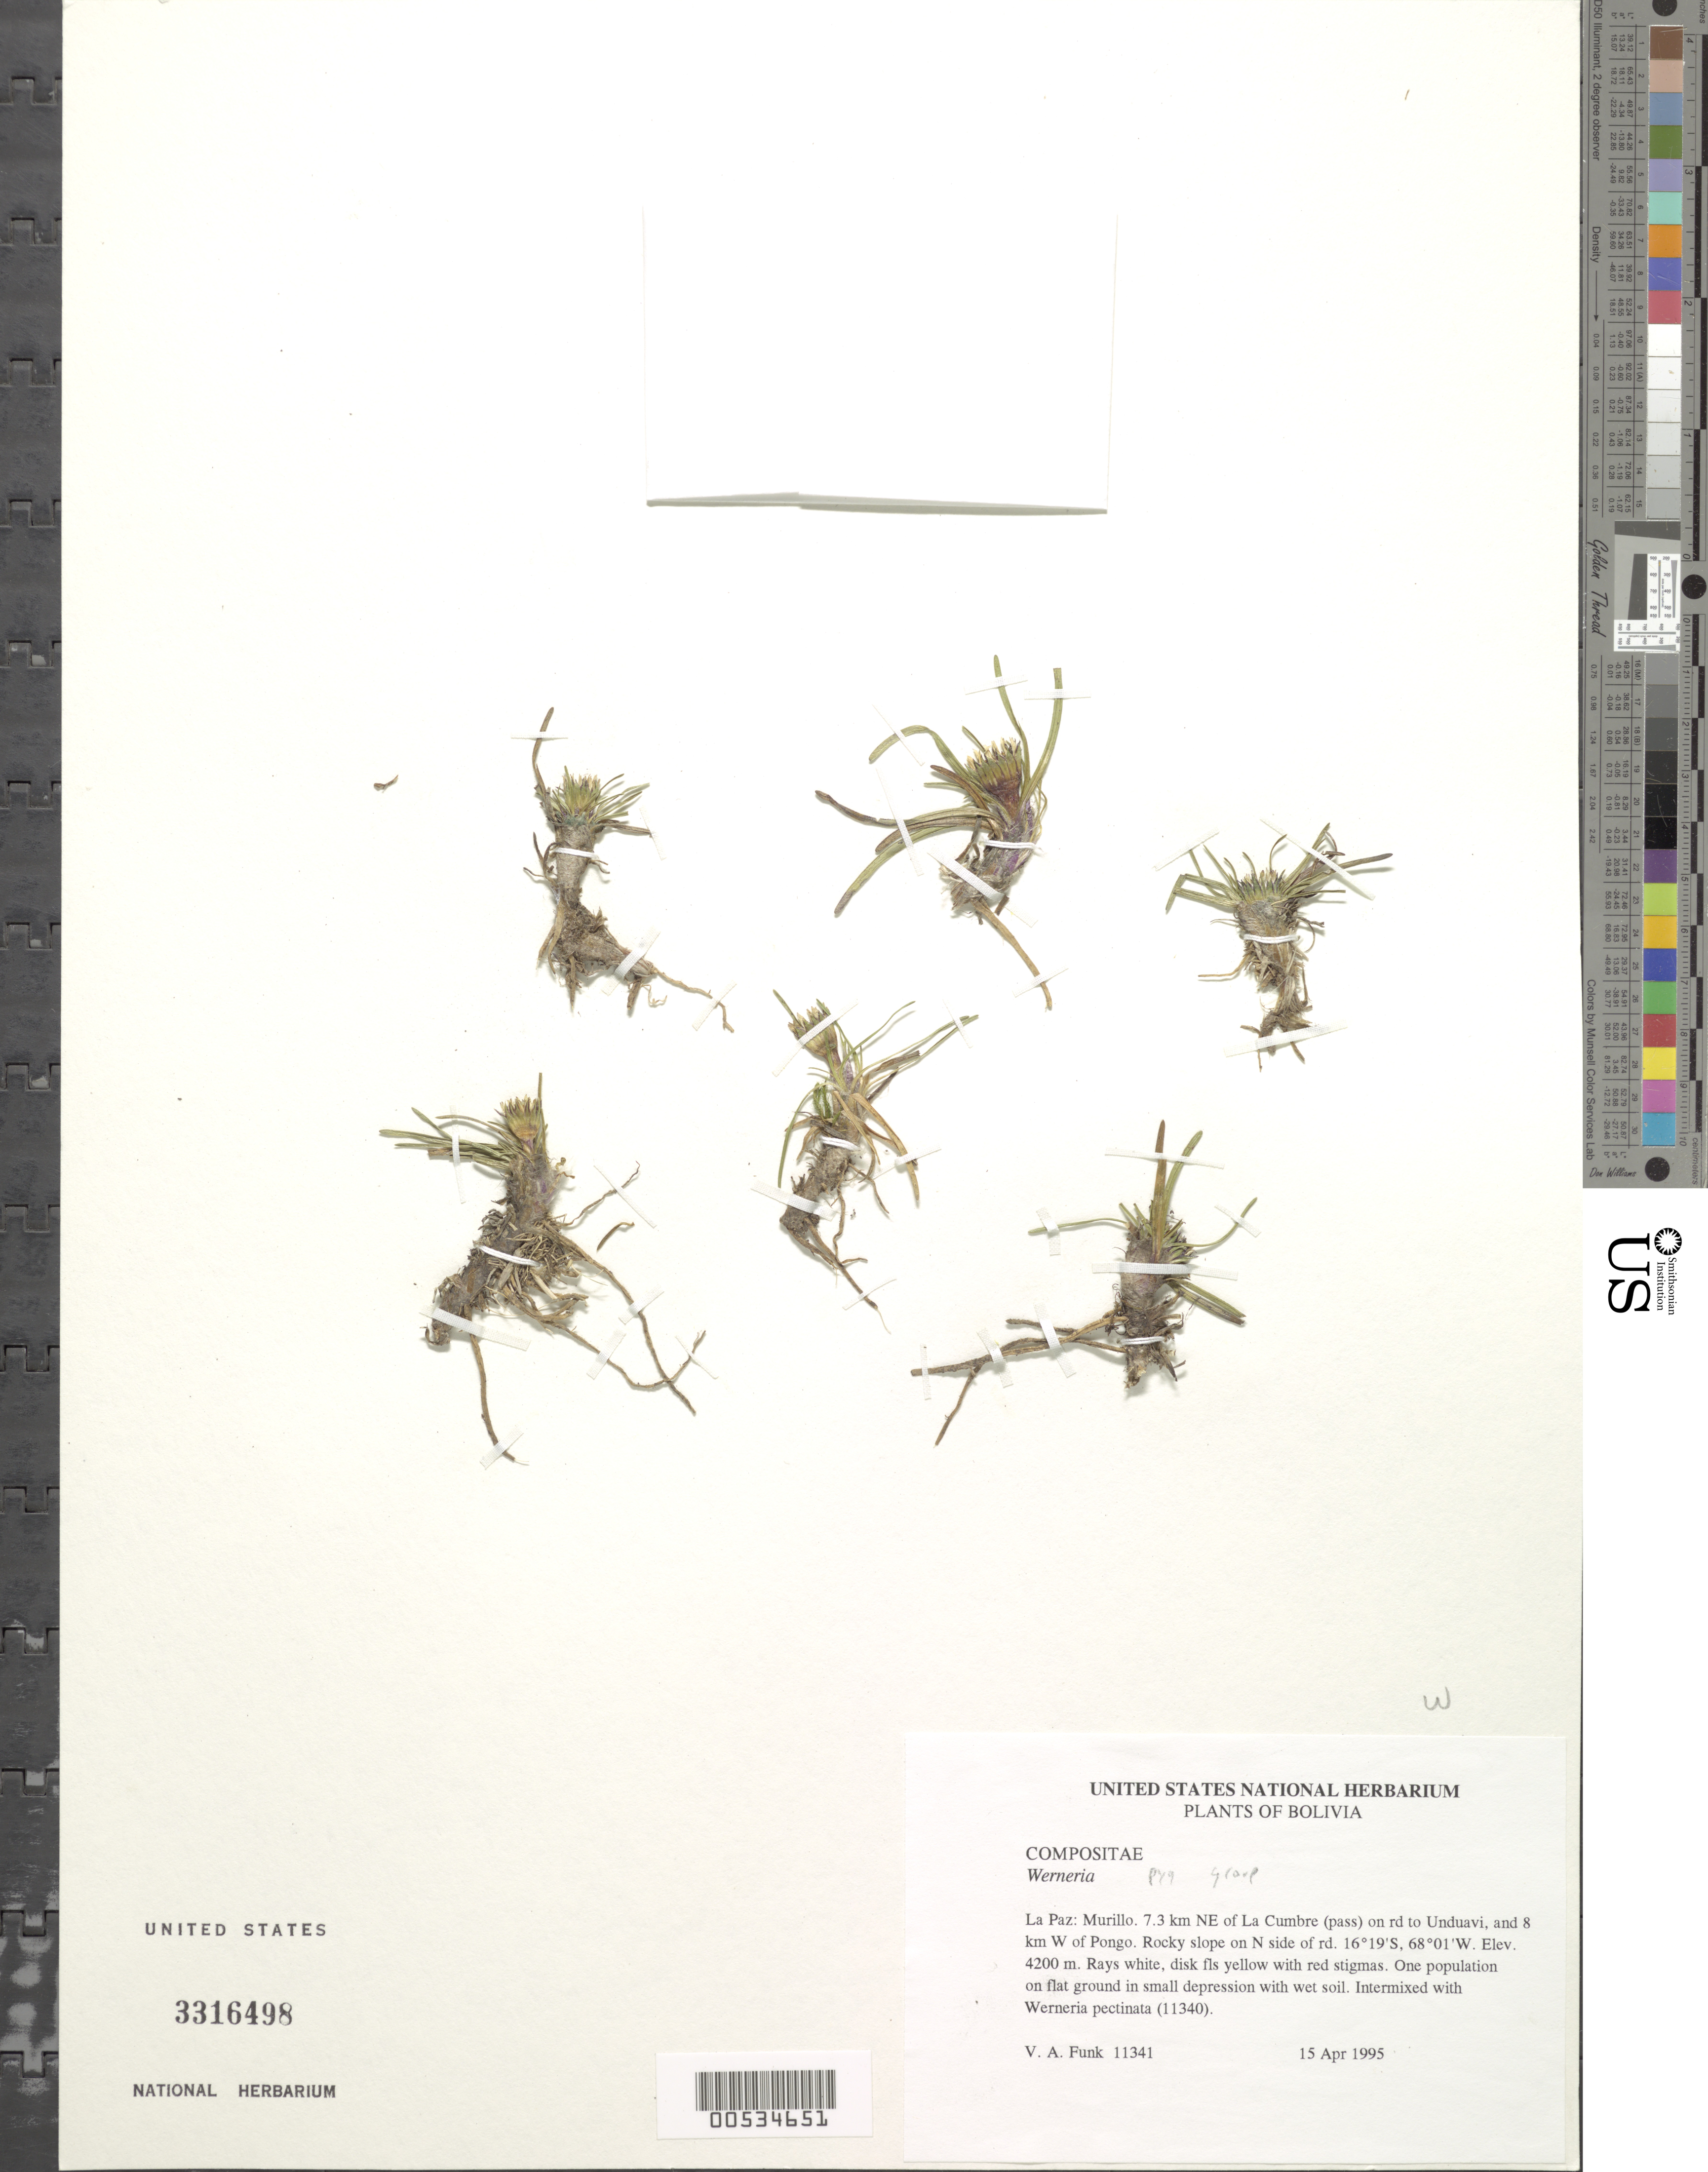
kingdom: Plantae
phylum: Tracheophyta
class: Magnoliopsida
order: Asterales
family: Asteraceae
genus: Werneria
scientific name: Werneria apiculata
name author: Sch. Bip.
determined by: Calvo, Joel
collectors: V. Funk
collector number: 11341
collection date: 1995-04-15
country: Bolivia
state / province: La Paz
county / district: Murillo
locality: La Cumbre (pass), 7.3 km NE of, on rd to Unduavi, and 8 km W of Pongo. Rock slope of N side of rd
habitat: On flat ground in small depression, ETC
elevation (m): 4200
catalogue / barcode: US 3316498